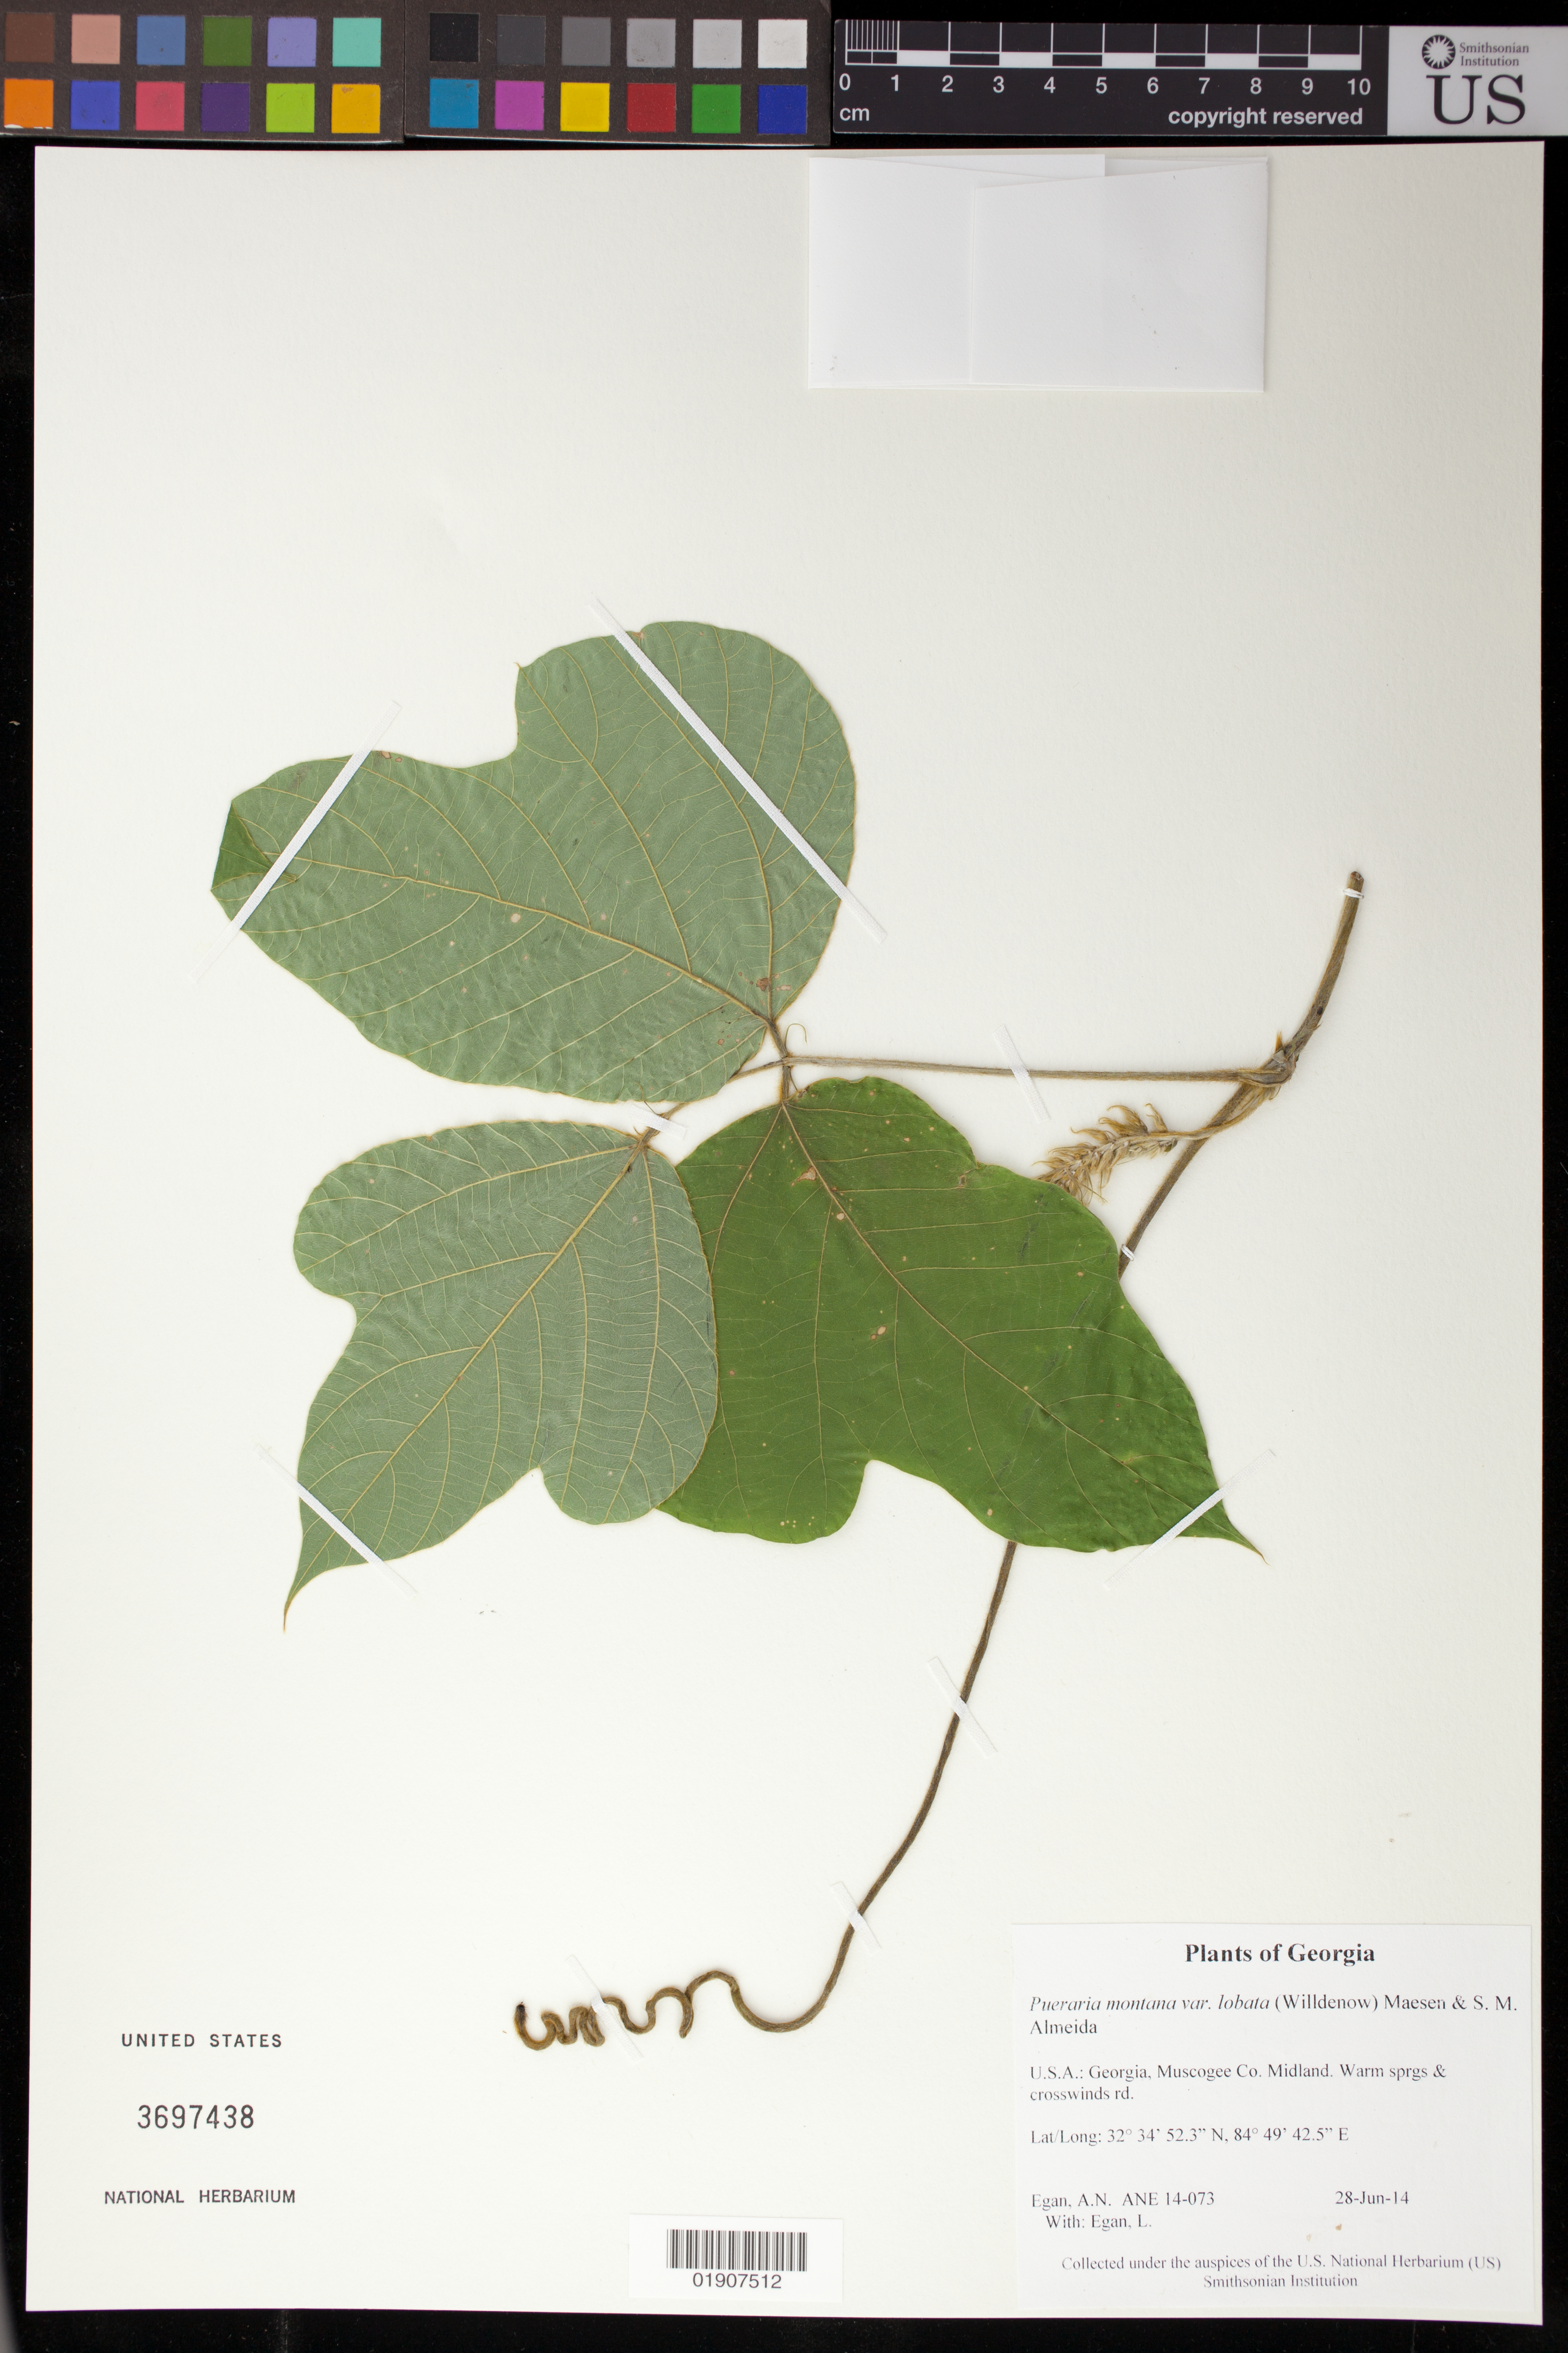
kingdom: Plantae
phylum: Tracheophyta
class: Magnoliopsida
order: Fabales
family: Fabaceae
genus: Pueraria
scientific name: Pueraria montana var. lobata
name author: (Willd.) Maesen & S.M. Almeida ex Sanjappa & Pradeep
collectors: A. N. Egan & L. Egan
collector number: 14-073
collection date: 2014-06-28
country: United States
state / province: Georgia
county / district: Muscogee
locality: Midland. Warm sprgs & crosswinds rd.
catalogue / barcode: US 3697438